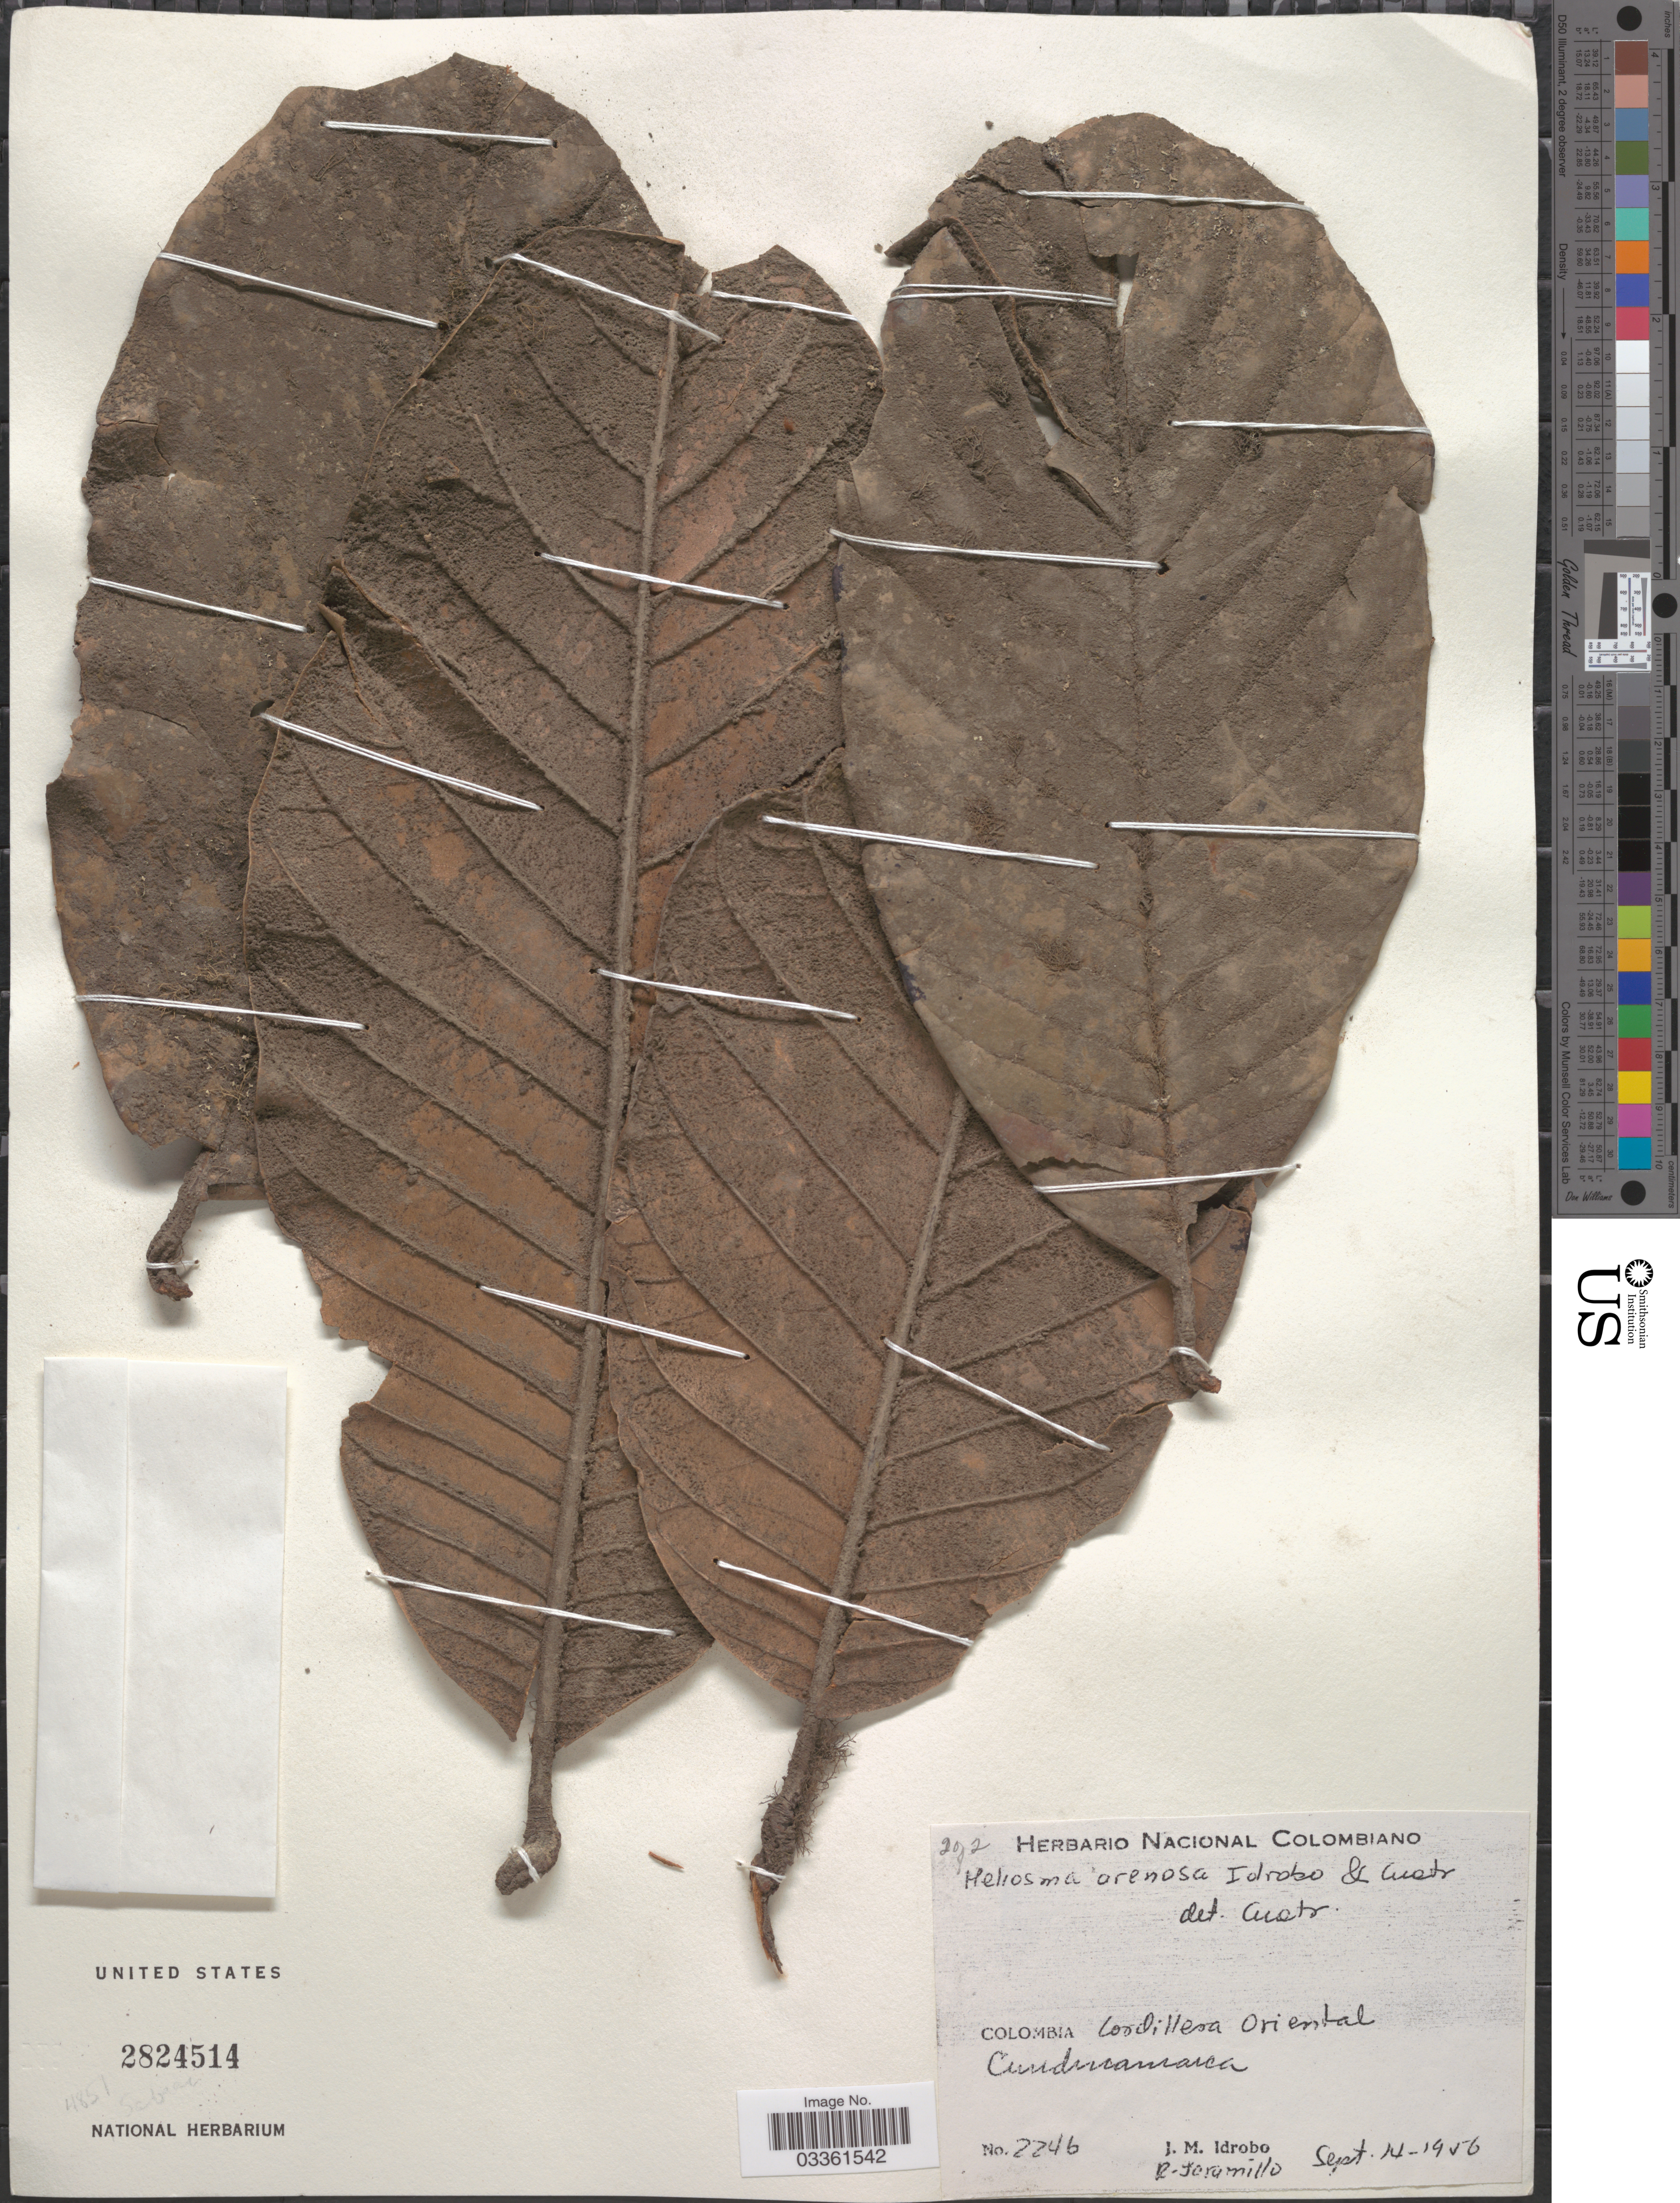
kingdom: Plantae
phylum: Tracheophyta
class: Magnoliopsida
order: Proteales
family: Sabiaceae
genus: Meliosma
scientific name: Meliosma arenosa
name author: Idrobo & Cuatrec.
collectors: J. M. Idrobo & R. Jaramillo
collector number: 2246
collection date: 1956-09-14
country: Colombia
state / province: Cundinamarca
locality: Cordillera Oriental.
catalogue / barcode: US 2824514